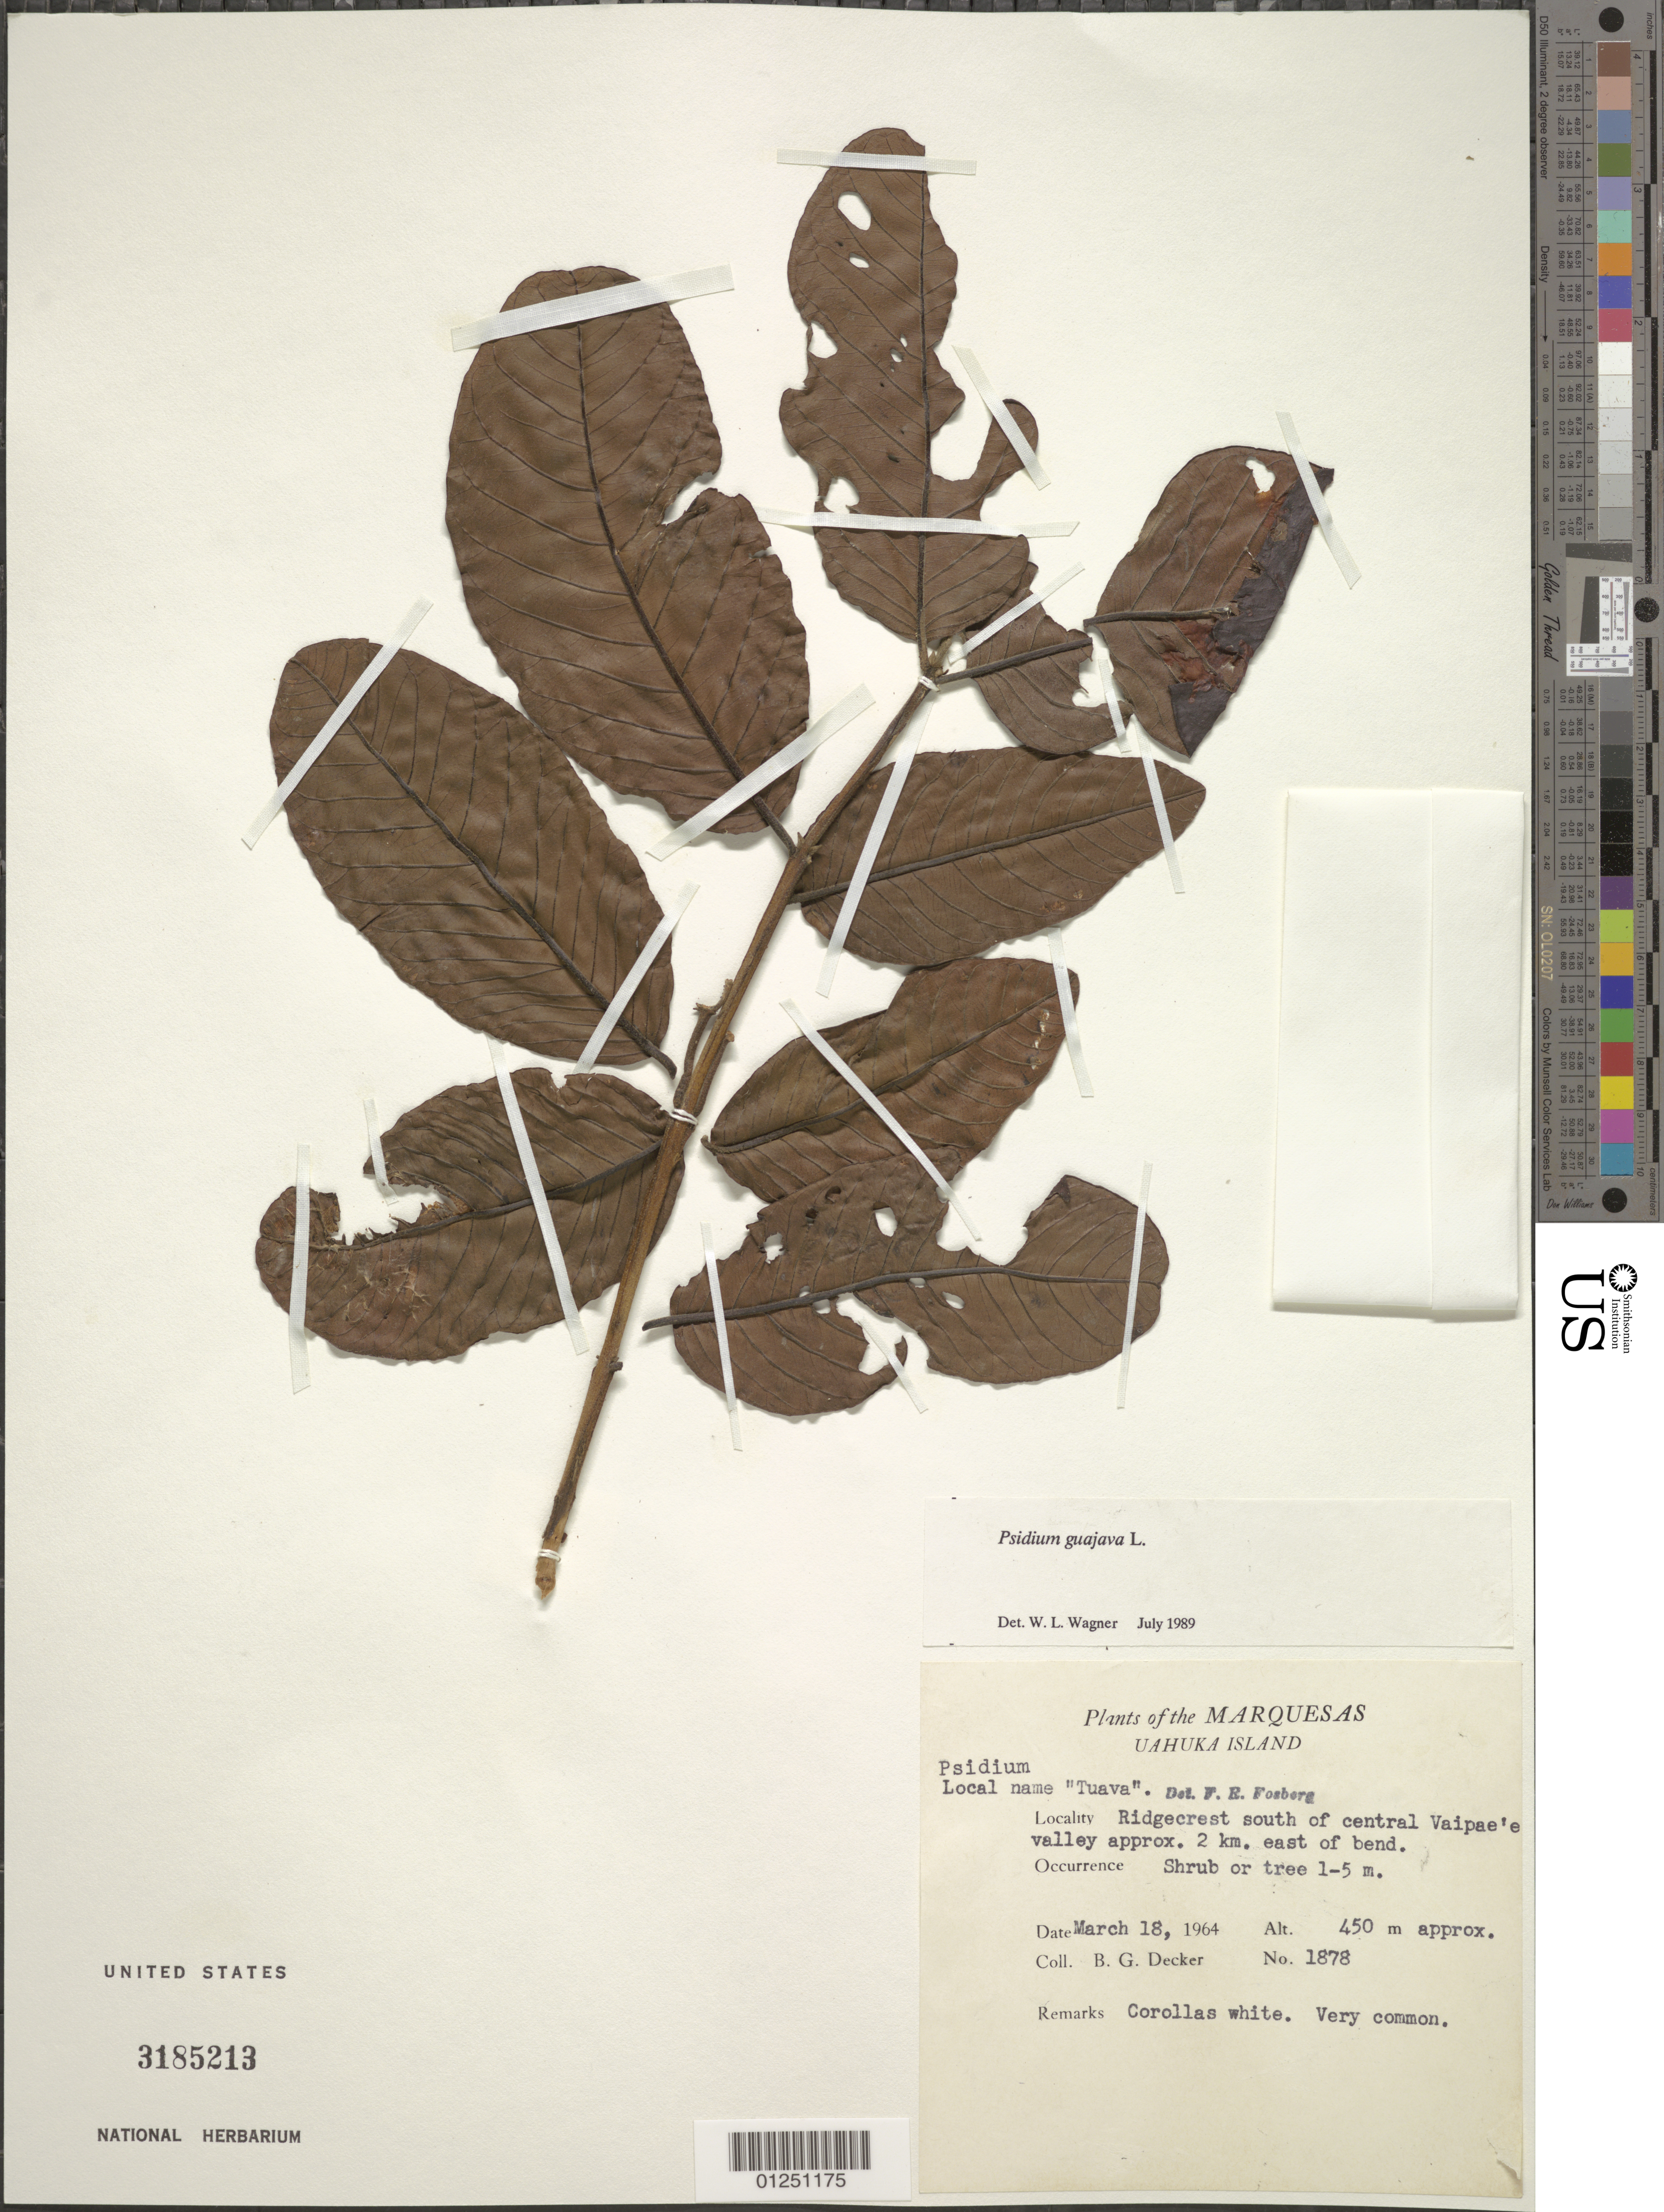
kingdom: Plantae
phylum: Tracheophyta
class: Magnoliopsida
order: Myrtales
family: Myrtaceae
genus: Psidium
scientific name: Psidium guajava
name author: L.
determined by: Wagner, W. L., (BOT), Smithsonian Institution - National Museum of Natural History (UNITED STATES)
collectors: B. G. Decker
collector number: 1878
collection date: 1964-03-18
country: French Polynesia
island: Ua Huka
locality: Vaipae'e Valley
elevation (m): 450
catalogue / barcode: US 3185213